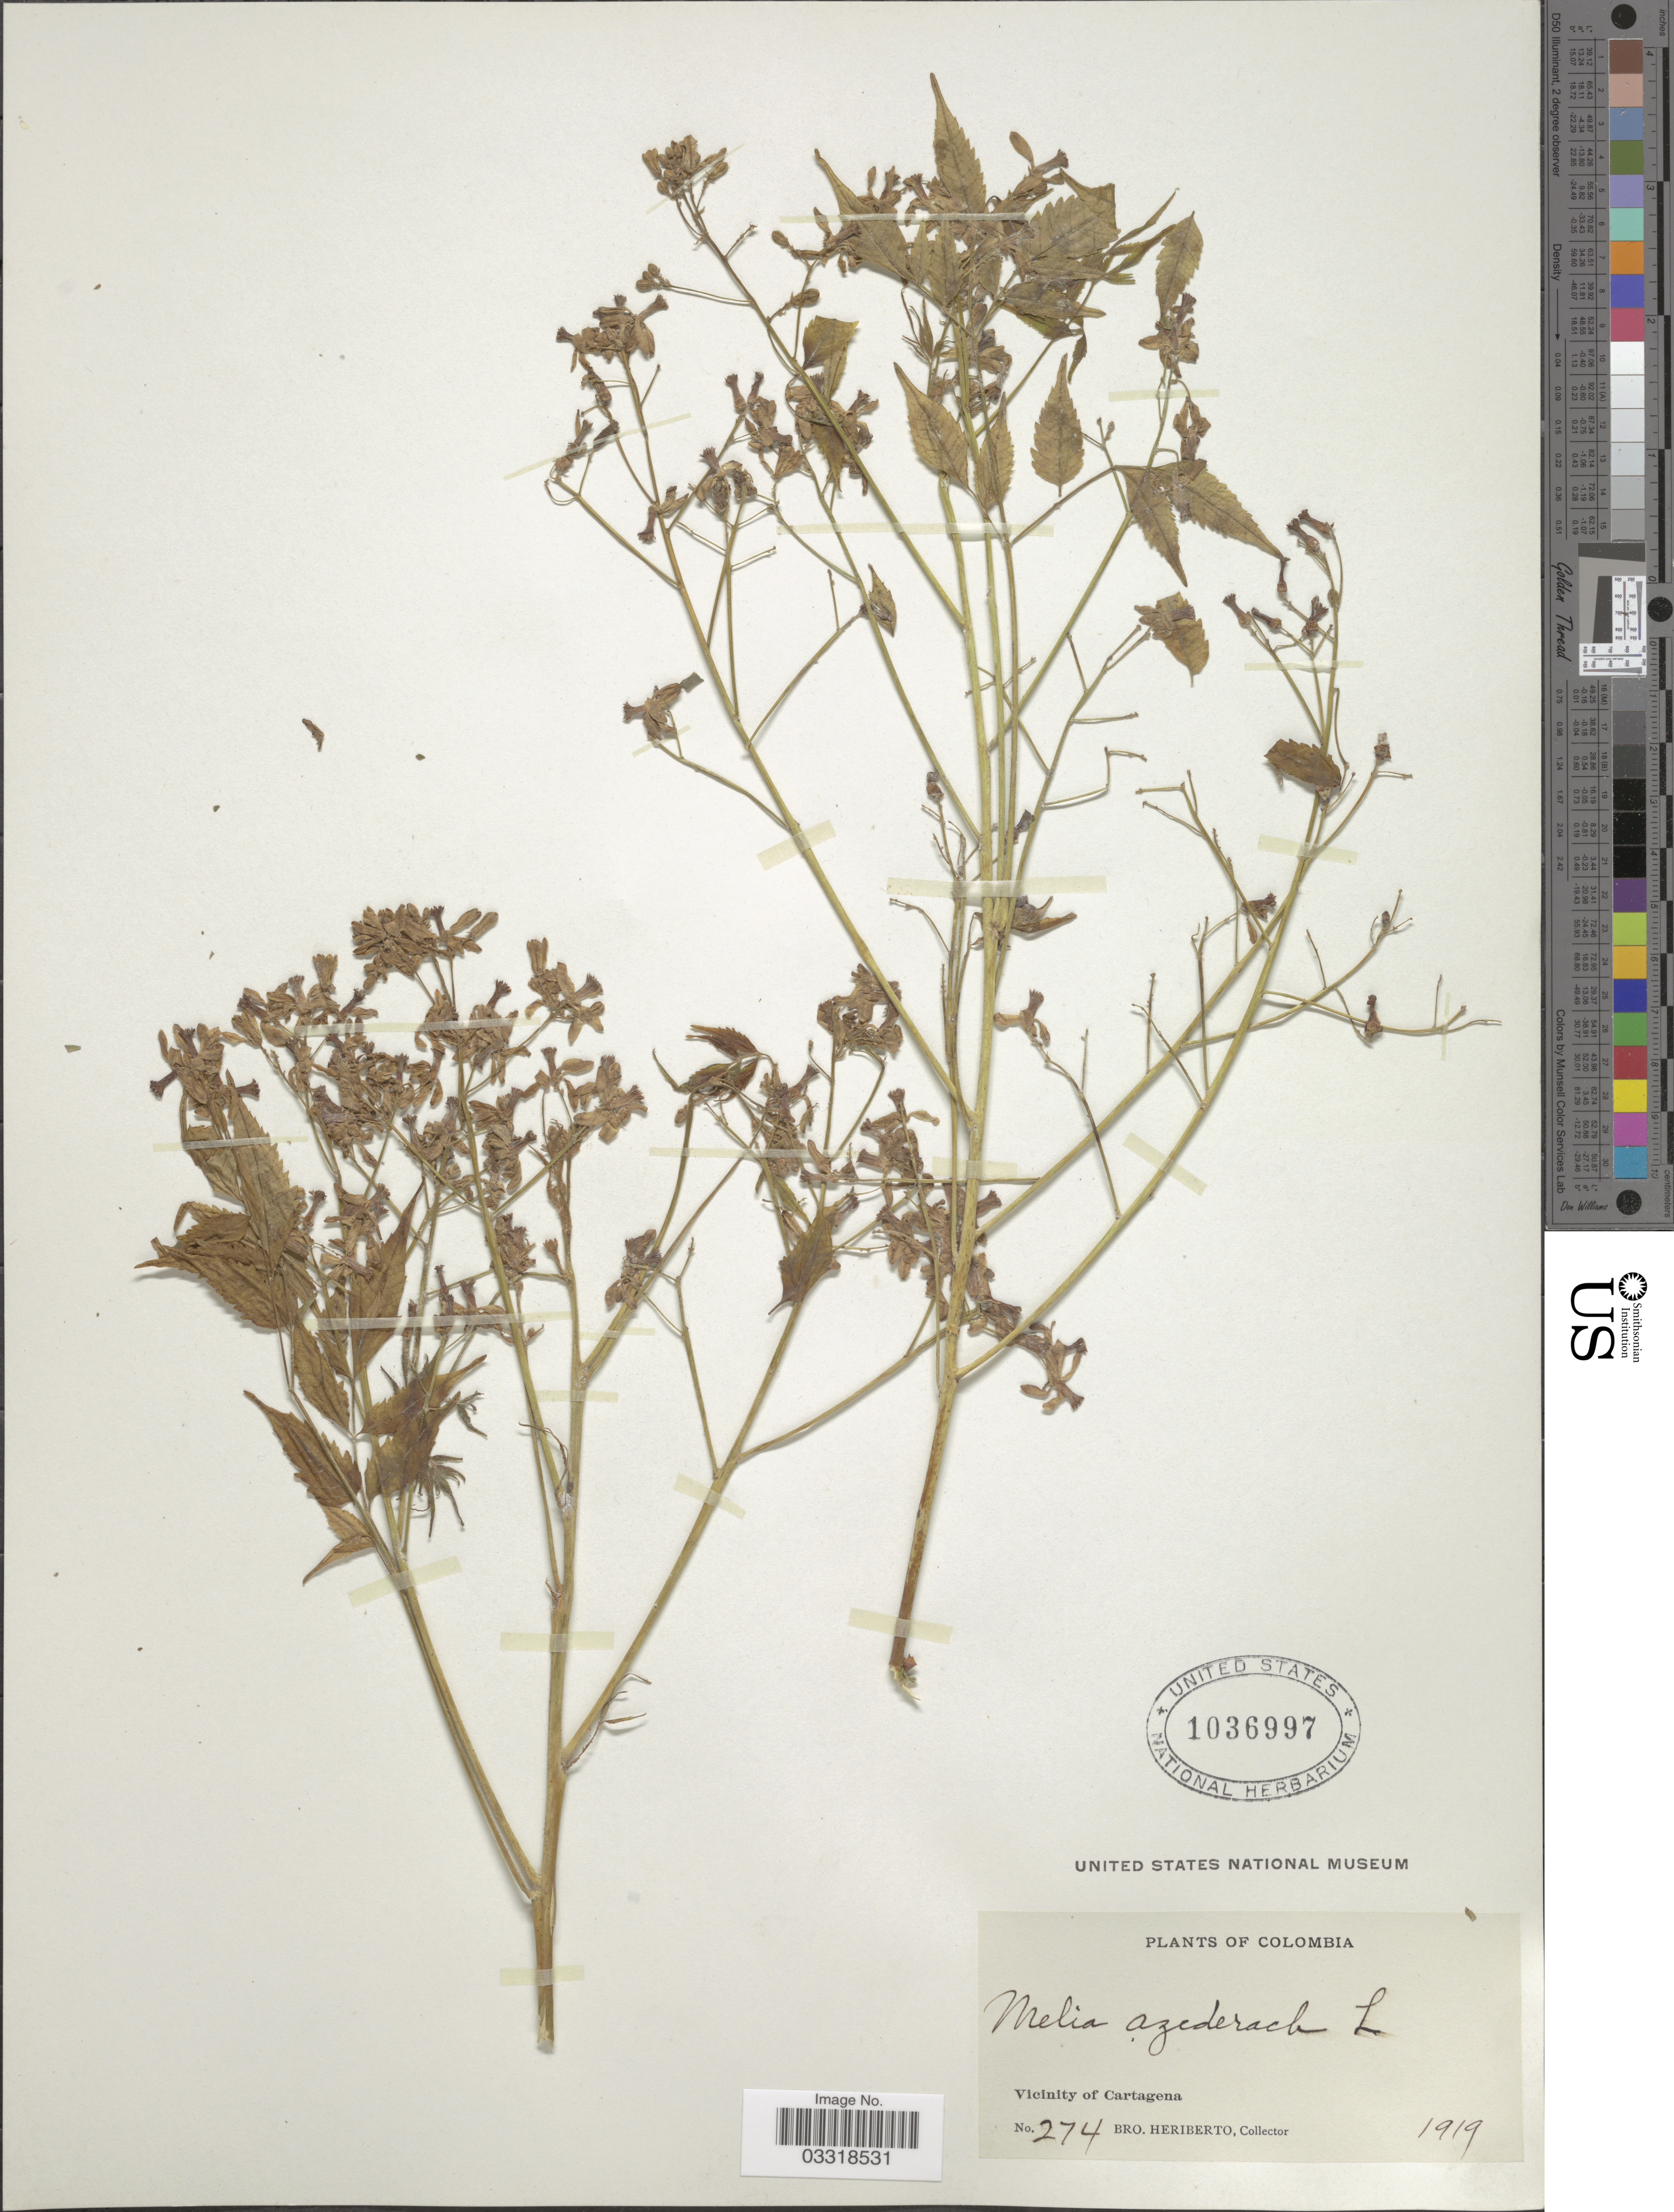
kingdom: Plantae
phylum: Tracheophyta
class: Magnoliopsida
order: Sapindales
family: Meliaceae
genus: Melia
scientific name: Melia azedarach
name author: L.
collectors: B. Heriberto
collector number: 274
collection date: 1919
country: Colombia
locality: Vicinity of Cartagena.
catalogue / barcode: US 1036997